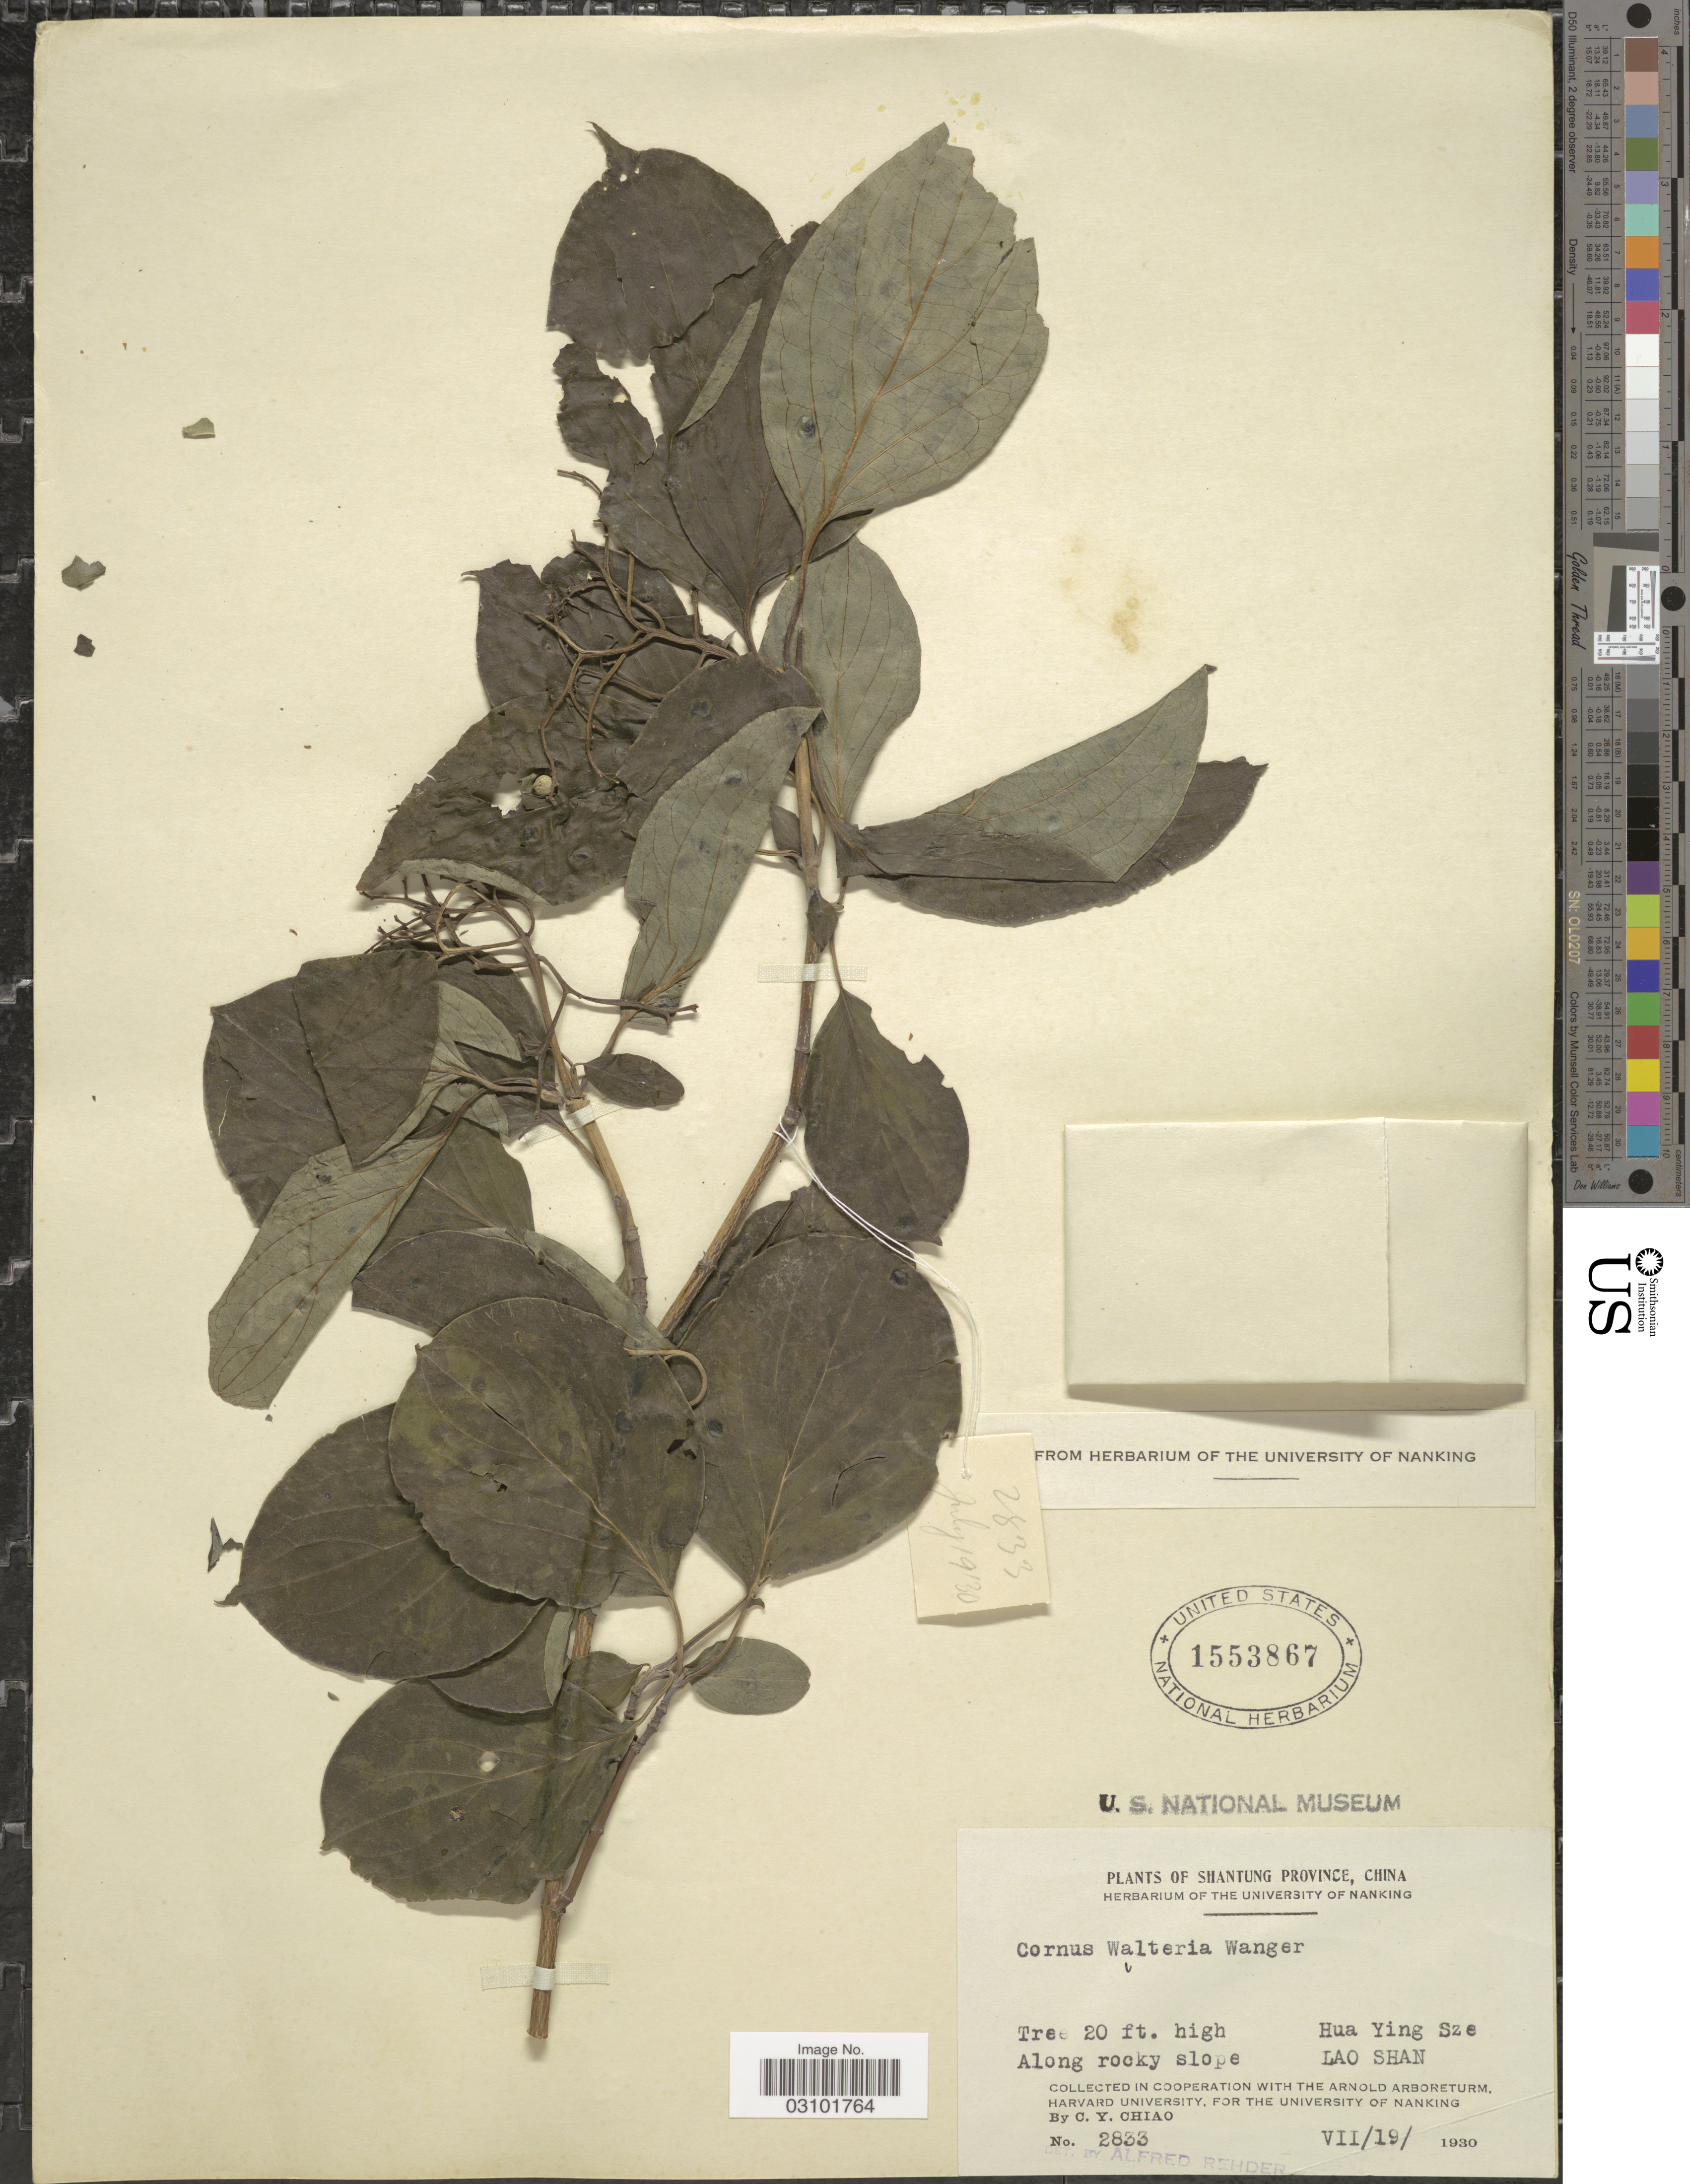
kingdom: Plantae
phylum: Tracheophyta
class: Magnoliopsida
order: Cornales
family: Cornaceae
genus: Cornus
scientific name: Cornus walteri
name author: Wangerin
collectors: C. Y. Chiao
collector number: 2833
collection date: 1930-07-19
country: China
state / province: Shandong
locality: Shantung Province. Hua Ying Sze. Lao Shan.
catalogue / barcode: US 1553867